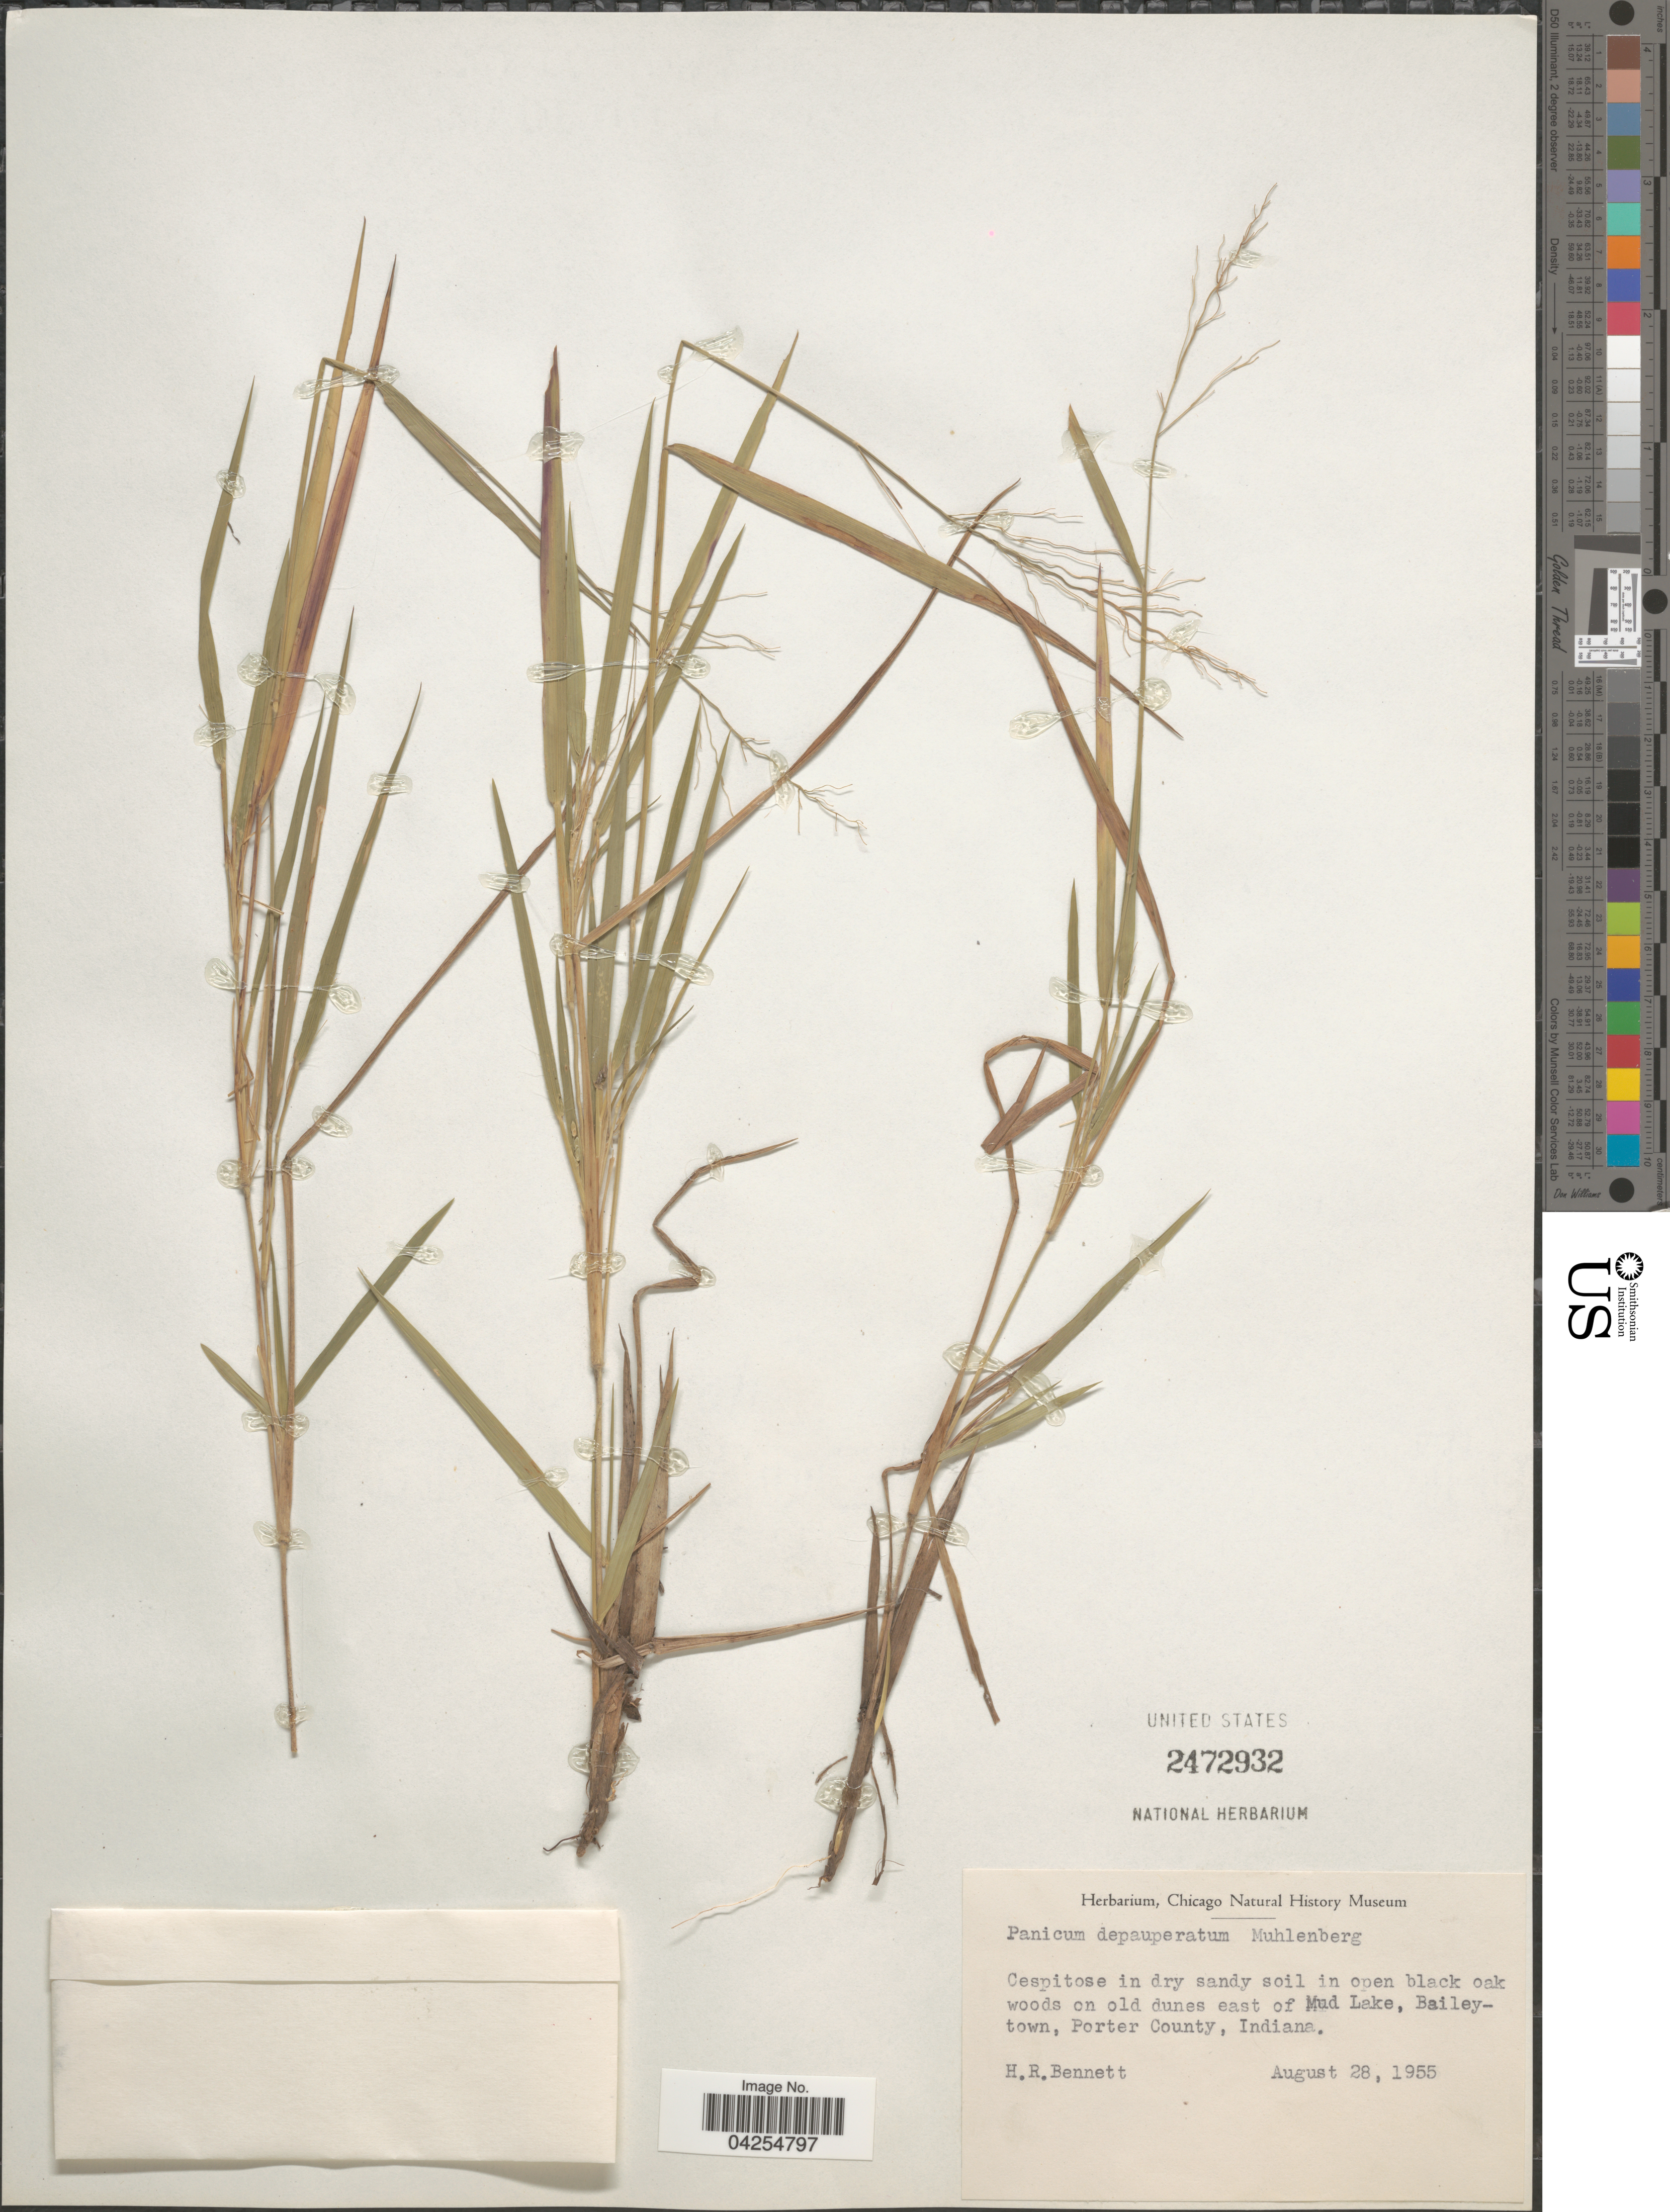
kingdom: Plantae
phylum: Tracheophyta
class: Liliopsida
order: Poales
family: Poaceae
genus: Dichanthelium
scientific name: Dichanthelium depauperatum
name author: (Muhl.) Gould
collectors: H. R. Bennett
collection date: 1955-08-28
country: United States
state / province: Indiana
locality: On old dunes east of Mud Lake, Baileytown, Porter County.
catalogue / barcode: US 2472932